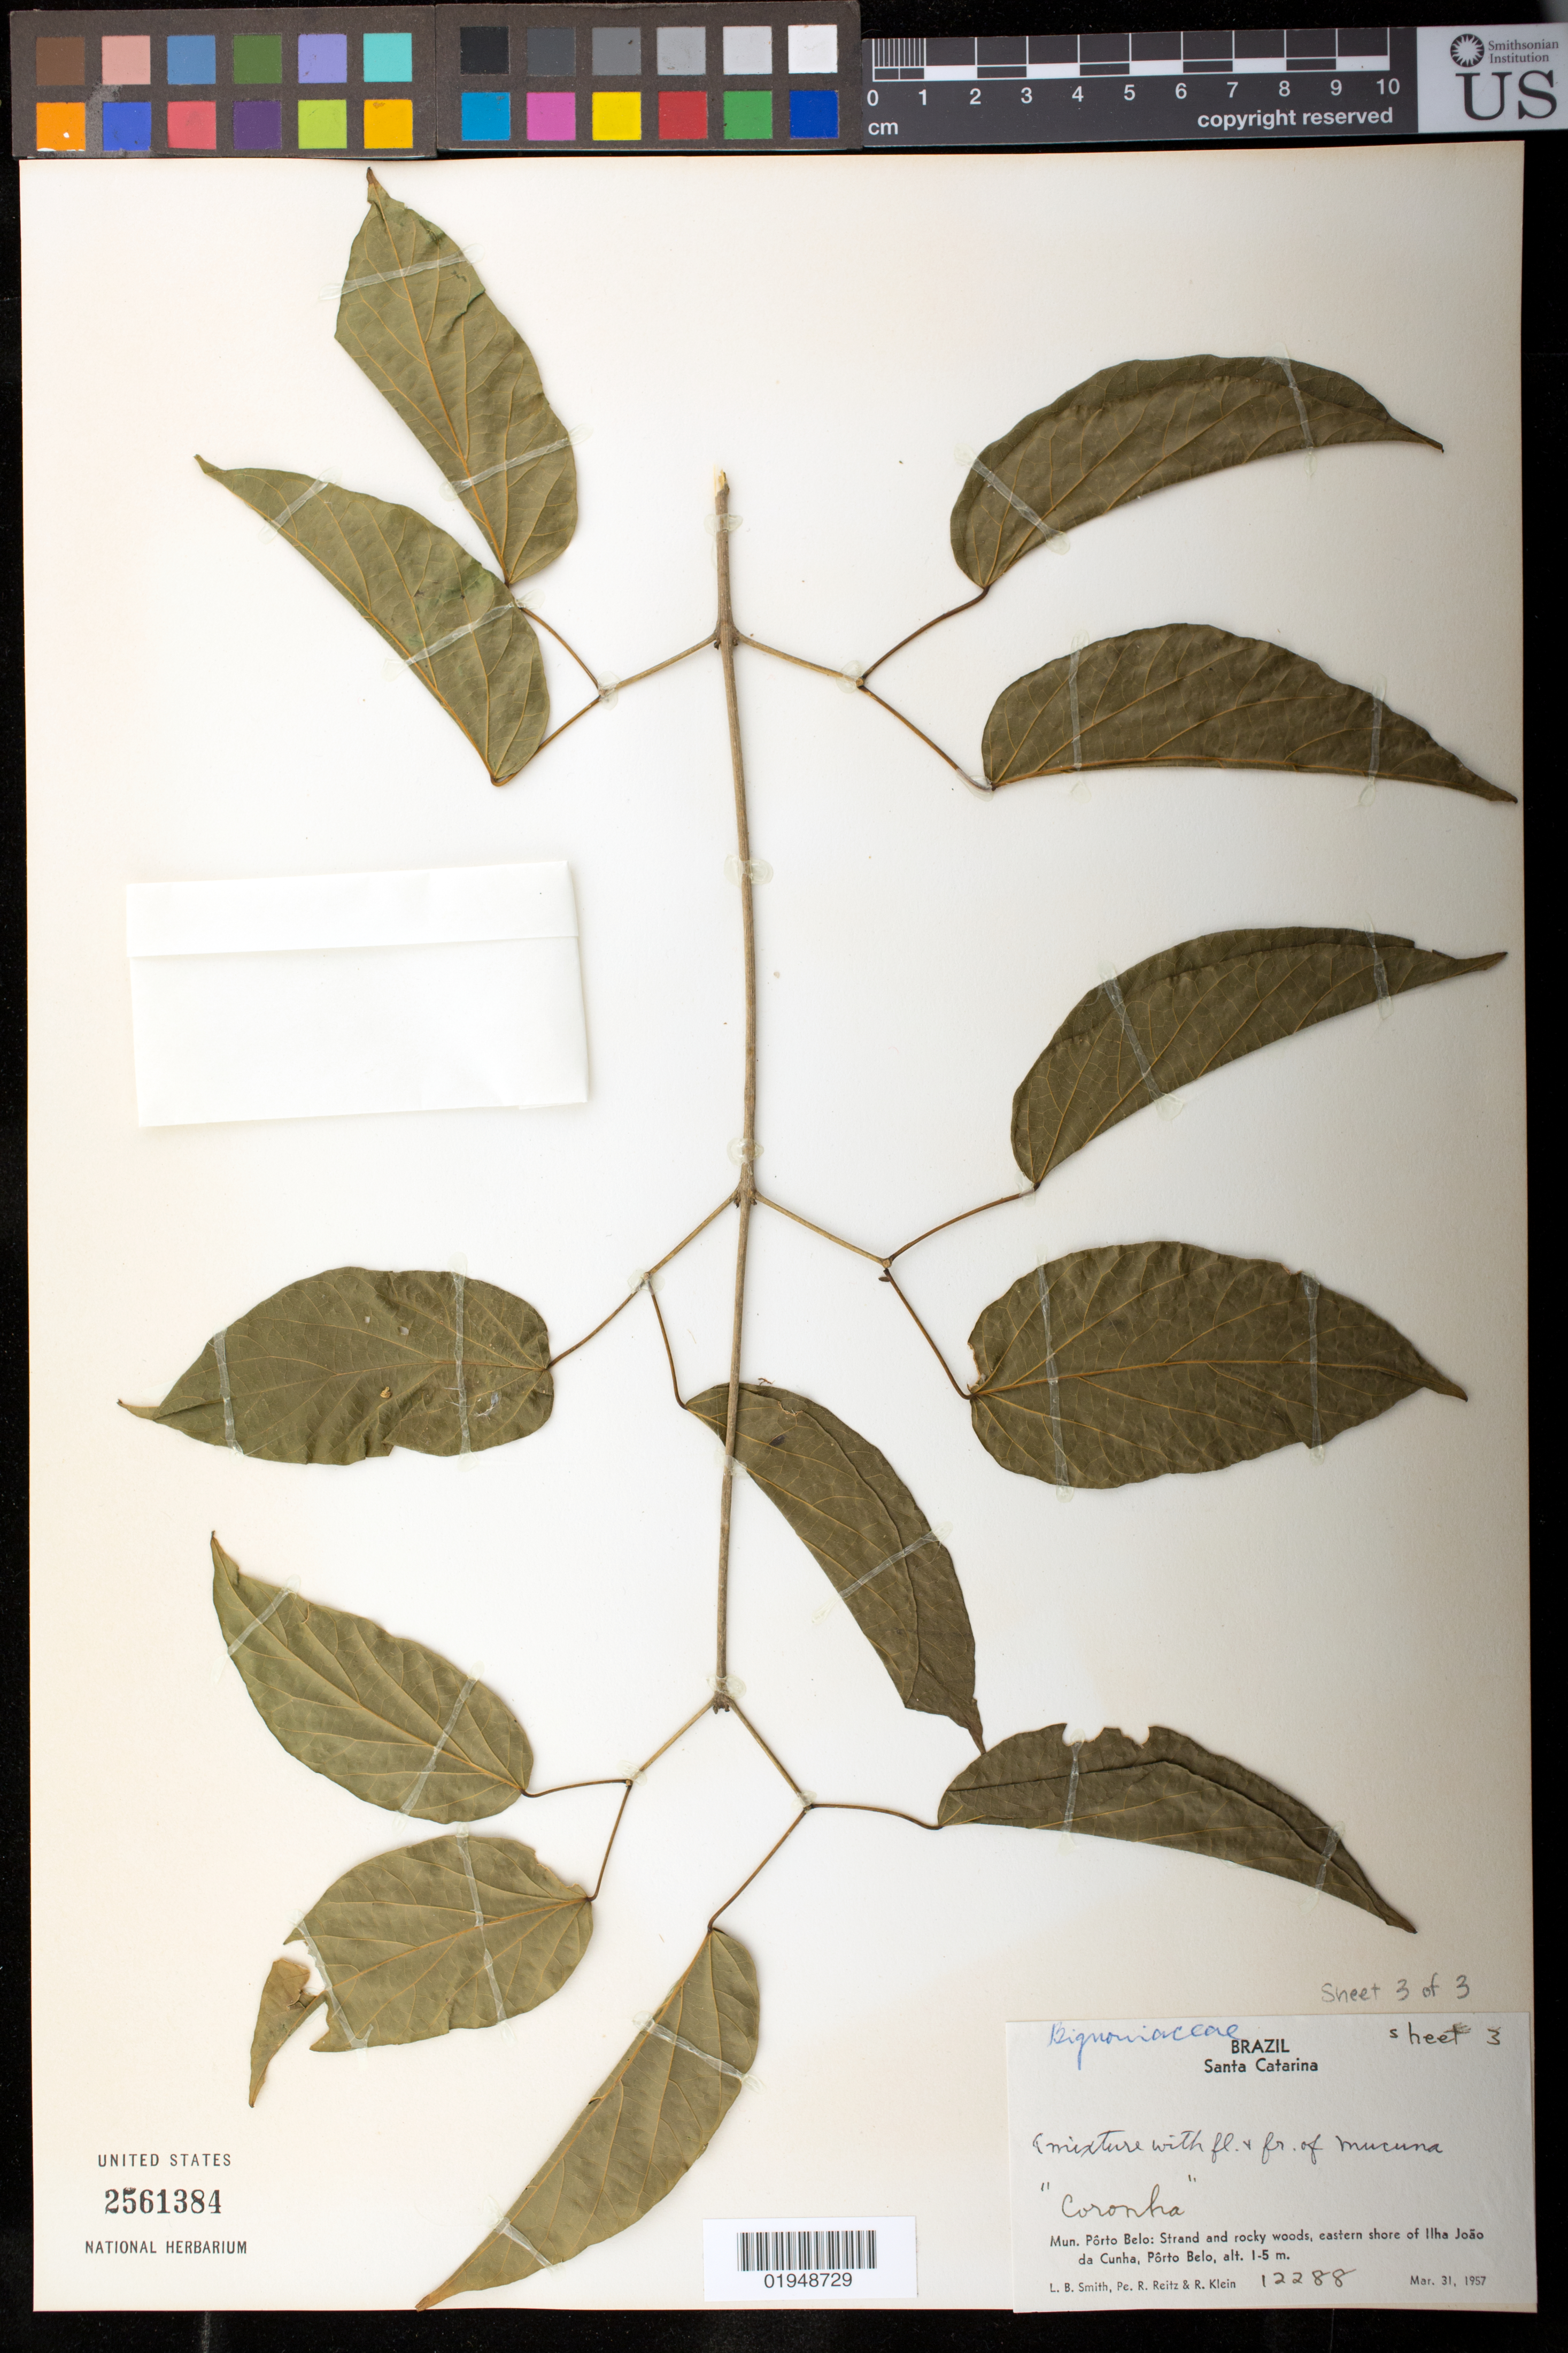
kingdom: Plantae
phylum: Tracheophyta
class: Magnoliopsida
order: Fabales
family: Fabaceae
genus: Mucuna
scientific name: Mucuna sp.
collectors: L. Smith, R. Reitz & R. M. Klein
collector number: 12288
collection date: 1957-03-31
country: Brazil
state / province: Santa Catarina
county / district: Porto Belo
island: João da Cunha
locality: Eastern shore of Ilha João da Cunha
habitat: Strand and rocky woods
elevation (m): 1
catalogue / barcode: US 2561384